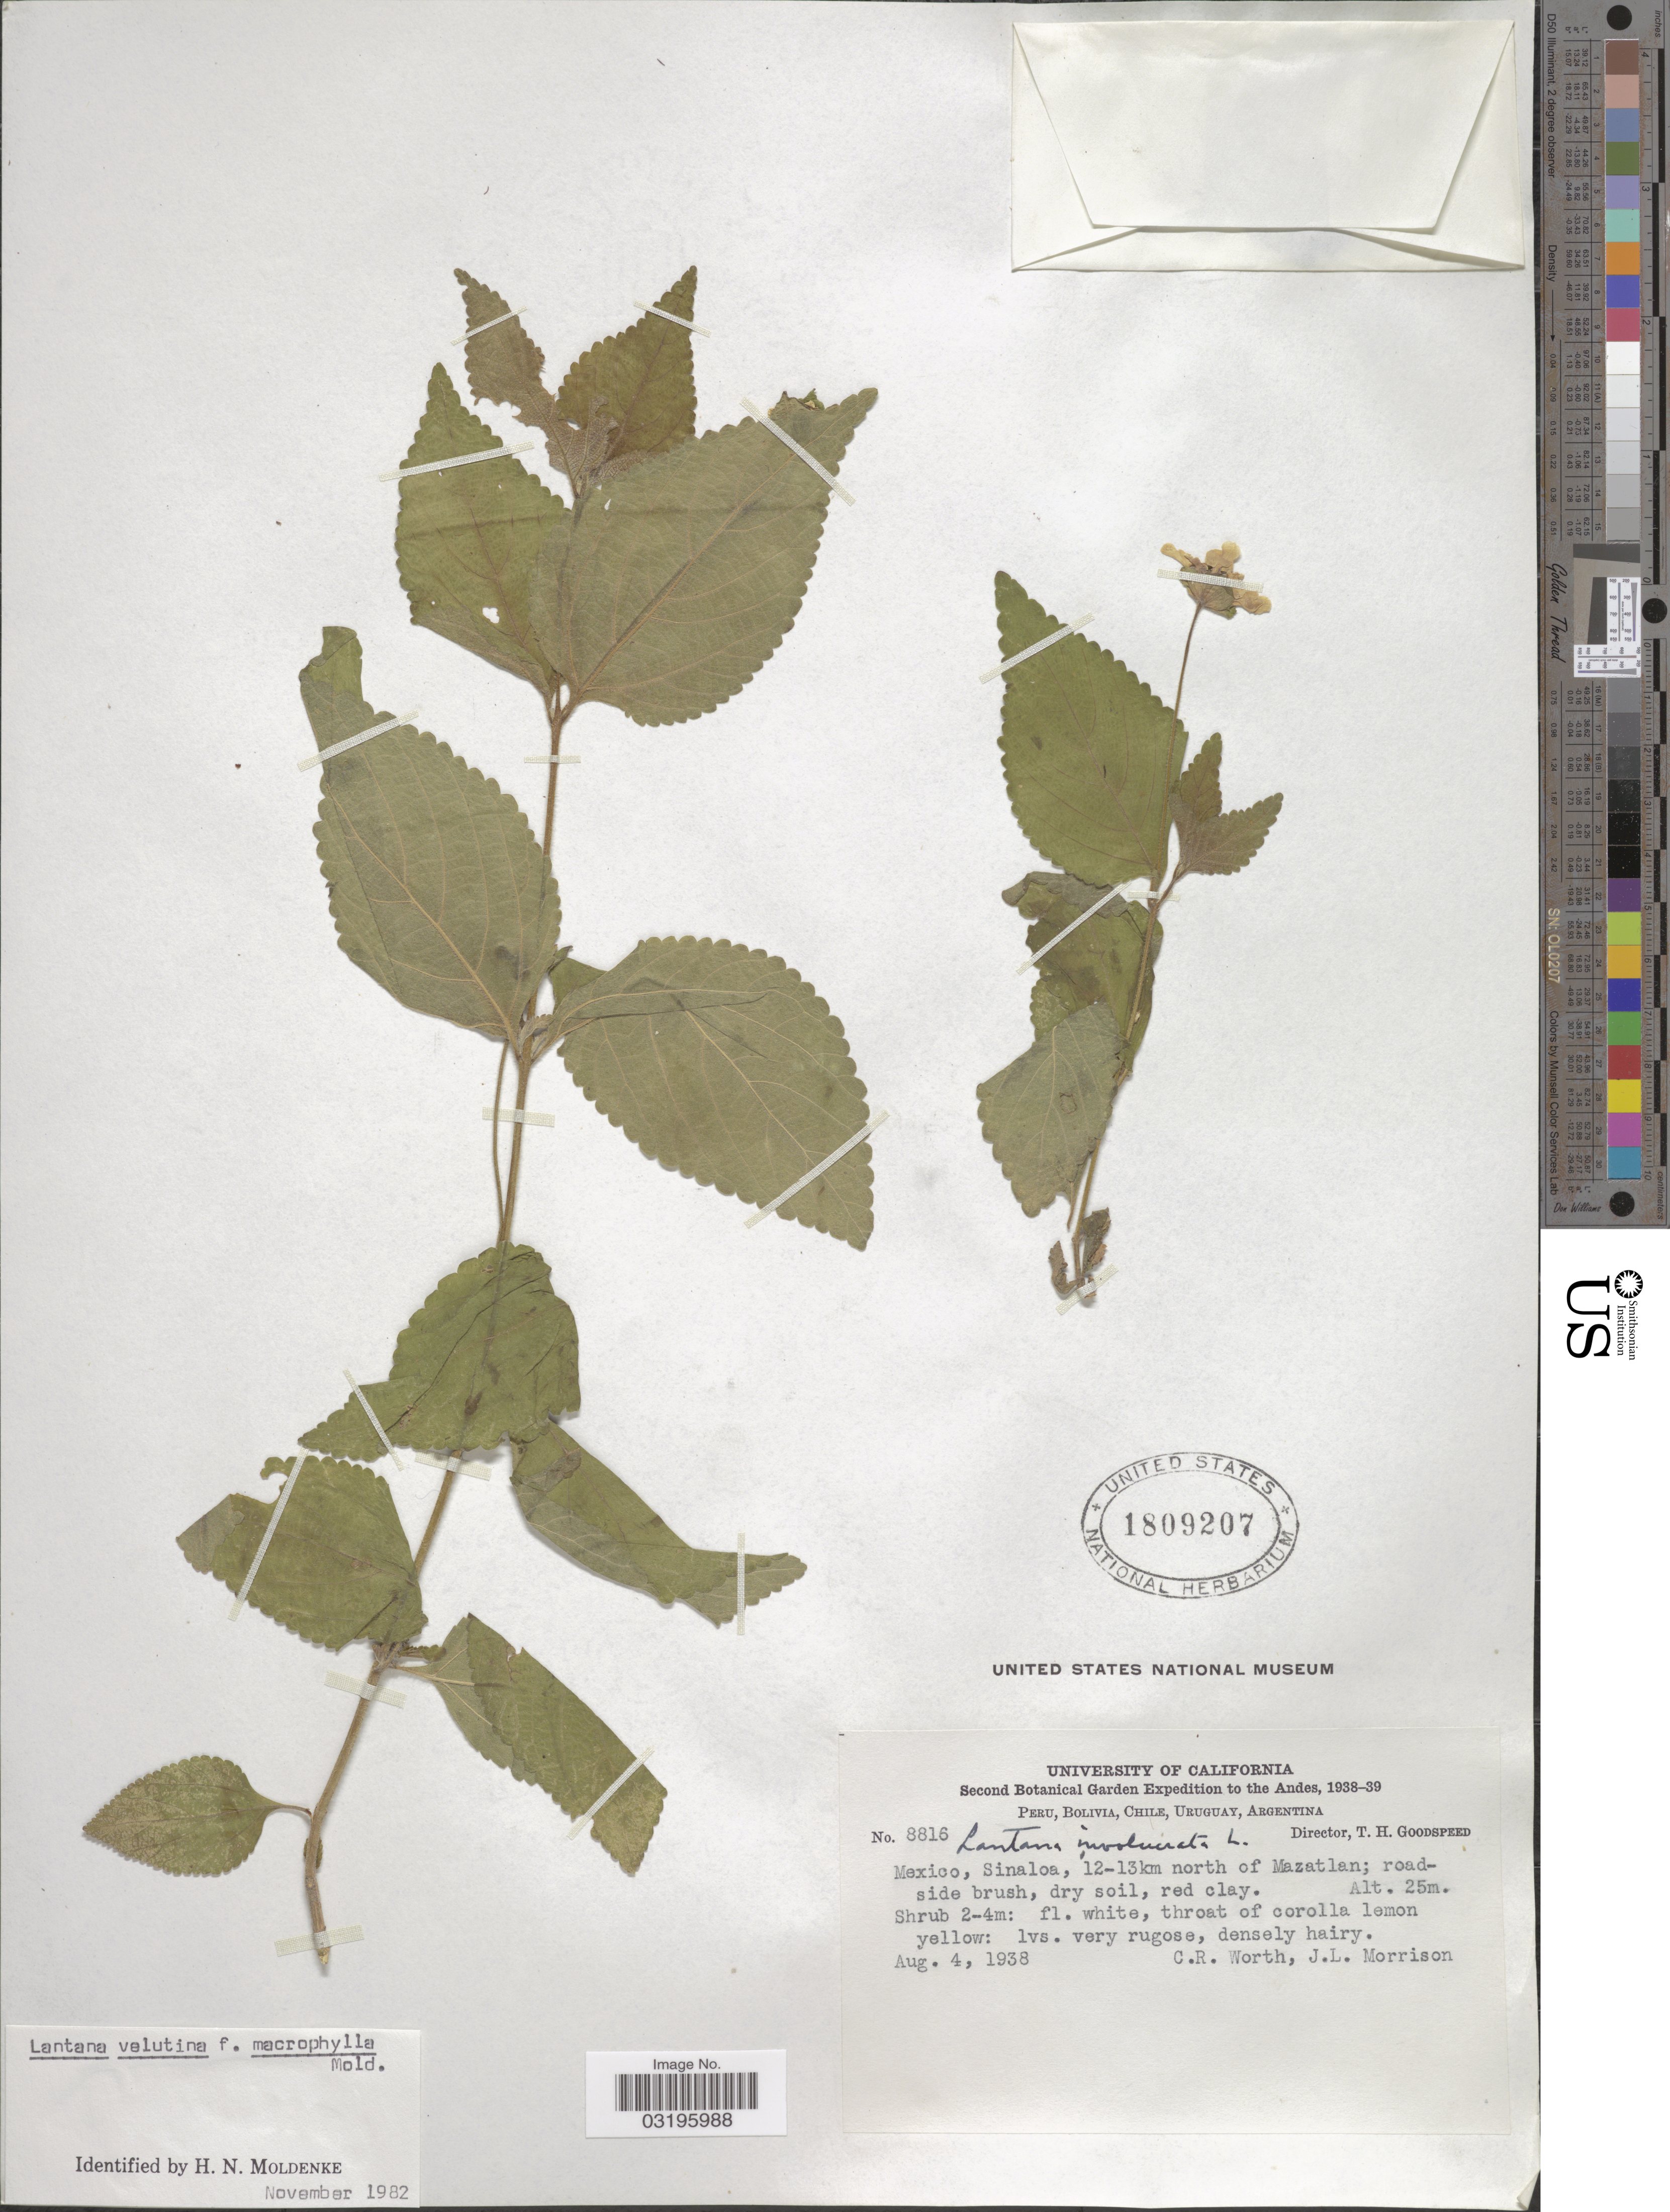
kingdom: Plantae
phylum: Tracheophyta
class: Magnoliopsida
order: Lamiales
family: Verbenaceae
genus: Lantana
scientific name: Lantana velutina f. macrophylla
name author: Moldenke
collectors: C. R. Worth & J. Morrison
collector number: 8816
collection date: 1938-08-04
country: Mexico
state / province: Sinaloa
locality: Andes. 12-13km north of Mazatlan.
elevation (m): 25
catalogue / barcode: US 1809207